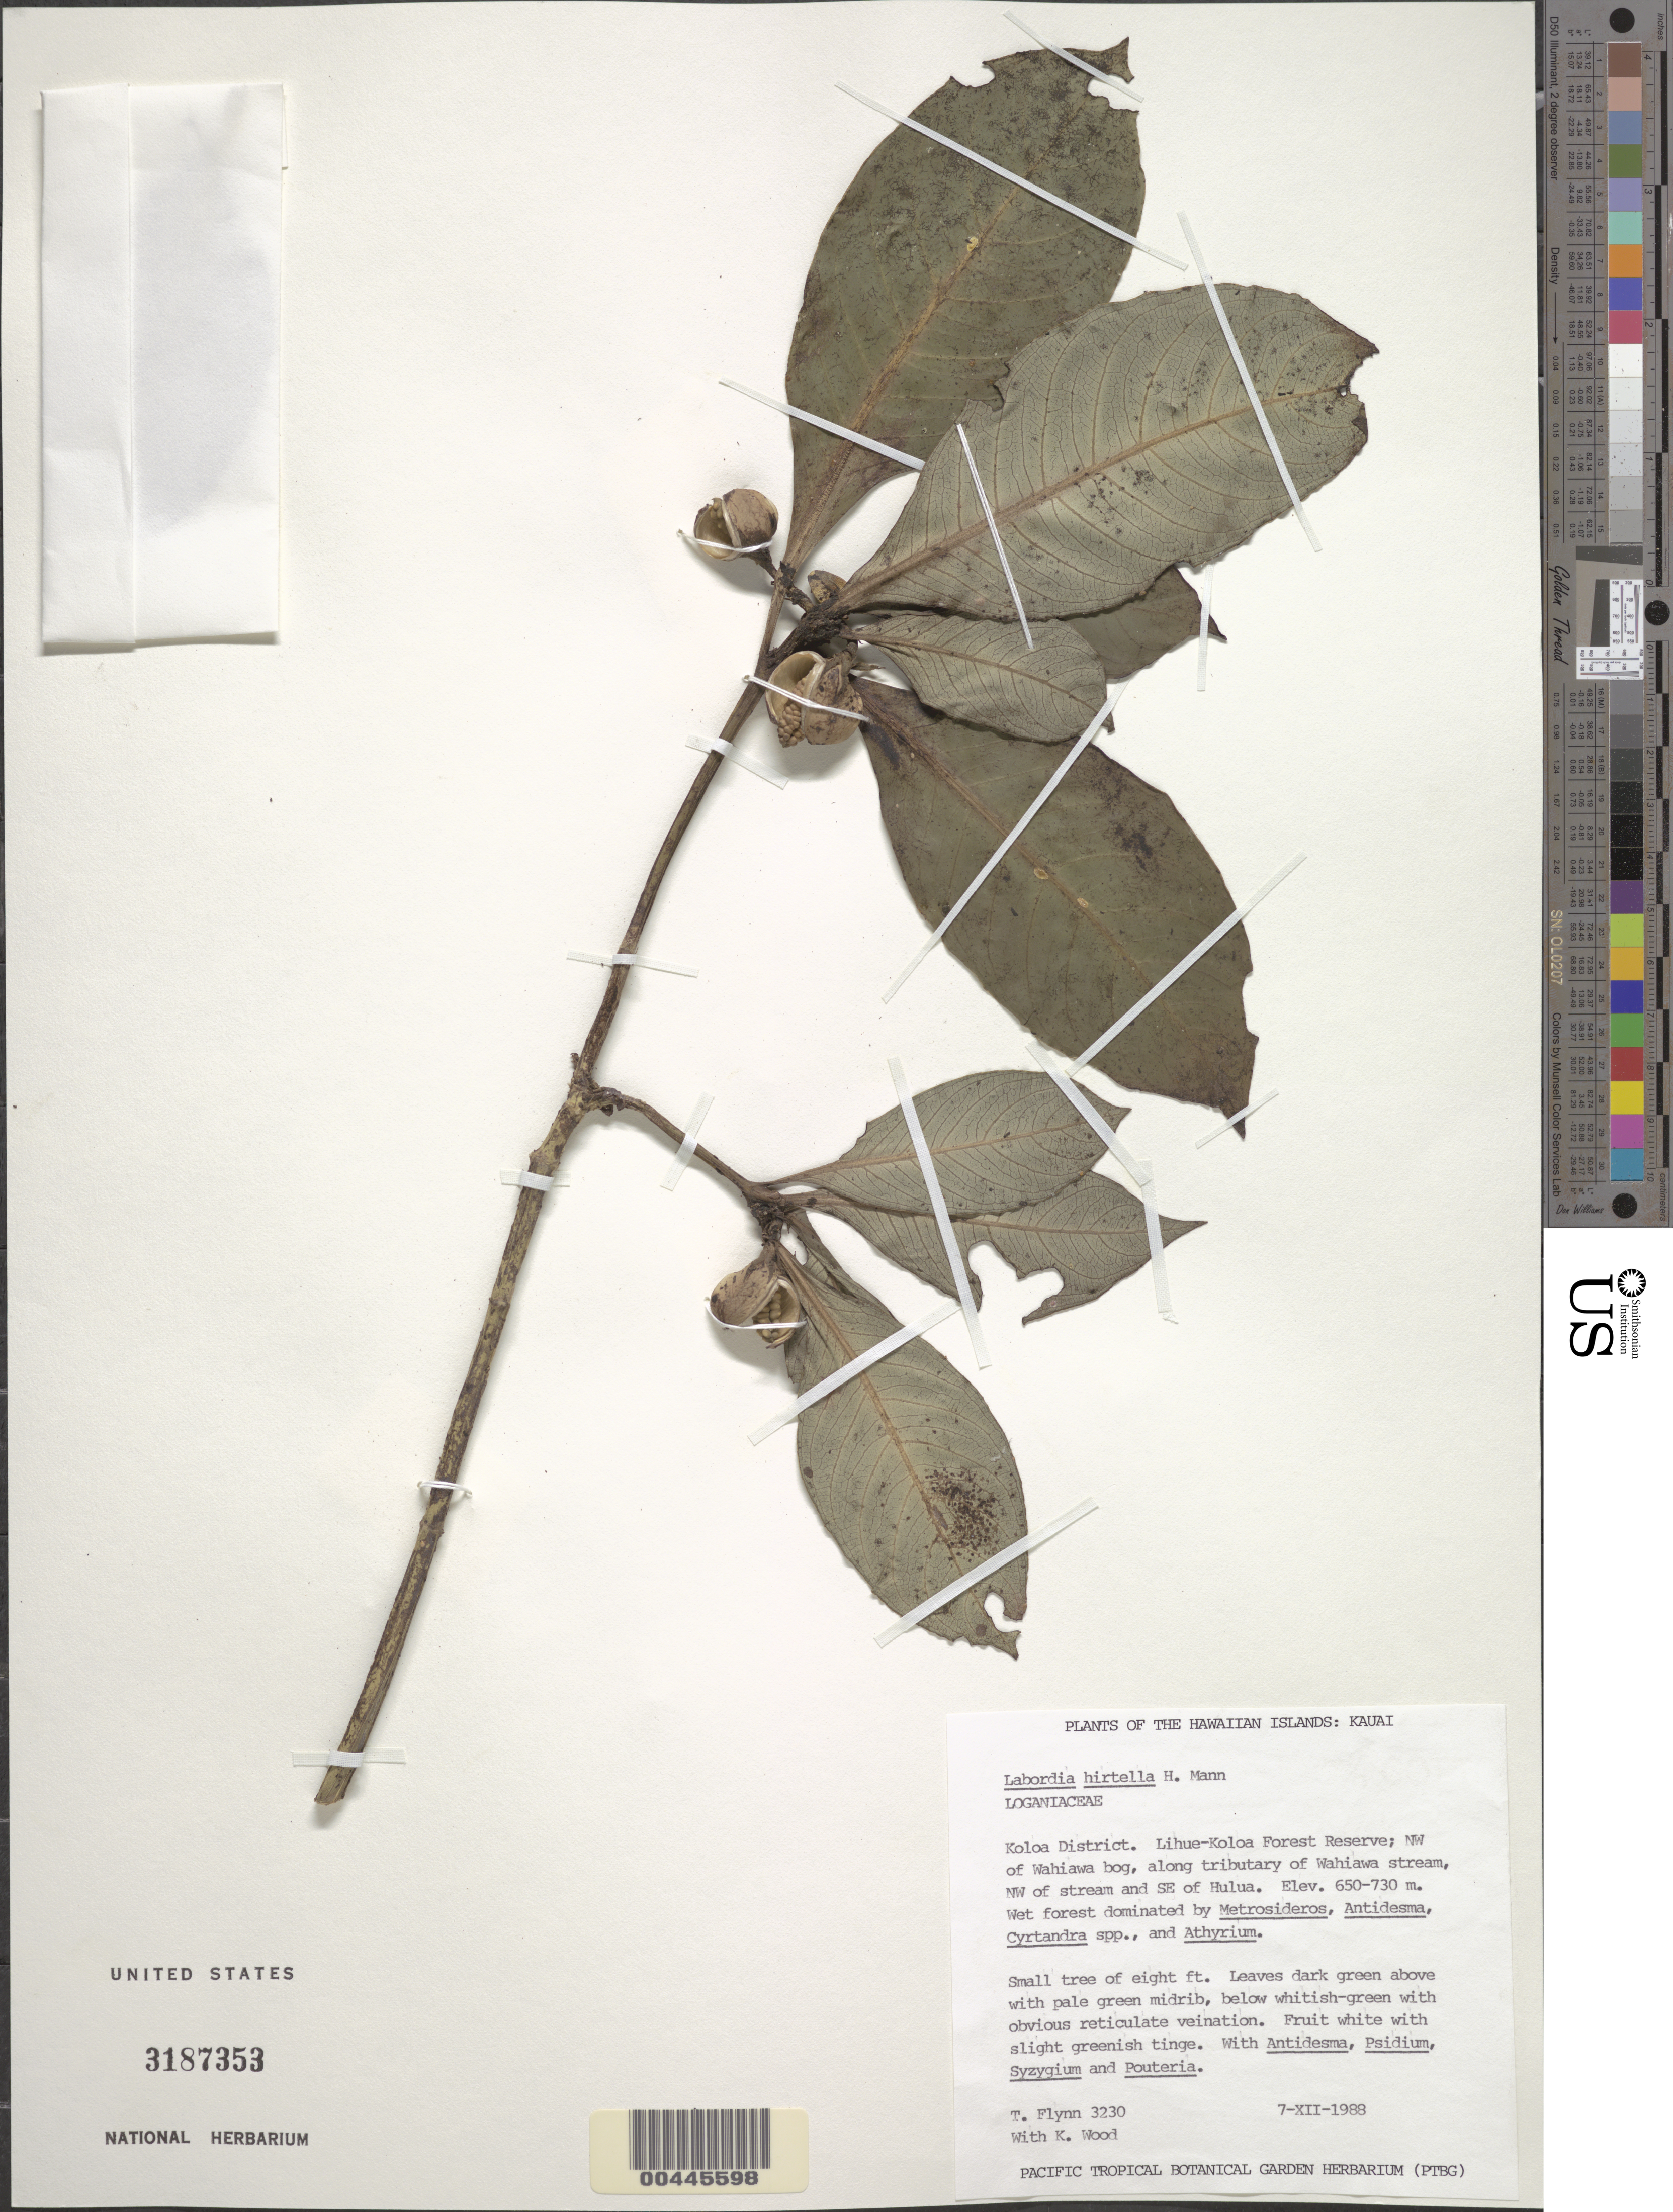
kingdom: Plantae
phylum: Tracheophyta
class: Magnoliopsida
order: Gentianales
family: Loganiaceae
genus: Geniostoma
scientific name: Geniostoma hirtellum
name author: (H. Mann) Byng & Christenh.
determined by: Wagner, W. L., (BOT), Smithsonian Institution - National Museum of Natural History (UNITED STATES)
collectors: T. W. Flynn & K. Wood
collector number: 3230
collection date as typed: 7 Dec 1988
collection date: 1988-12-07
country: United States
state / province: Hawaii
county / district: Kauai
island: Kaua'i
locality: Koloa Dist., Lohue-Koloa forest Reserve, NW of Wahiawa bog, along tributary of Wahiawa Stream, NW of stream and SE f Hulua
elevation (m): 650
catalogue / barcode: US 3187353